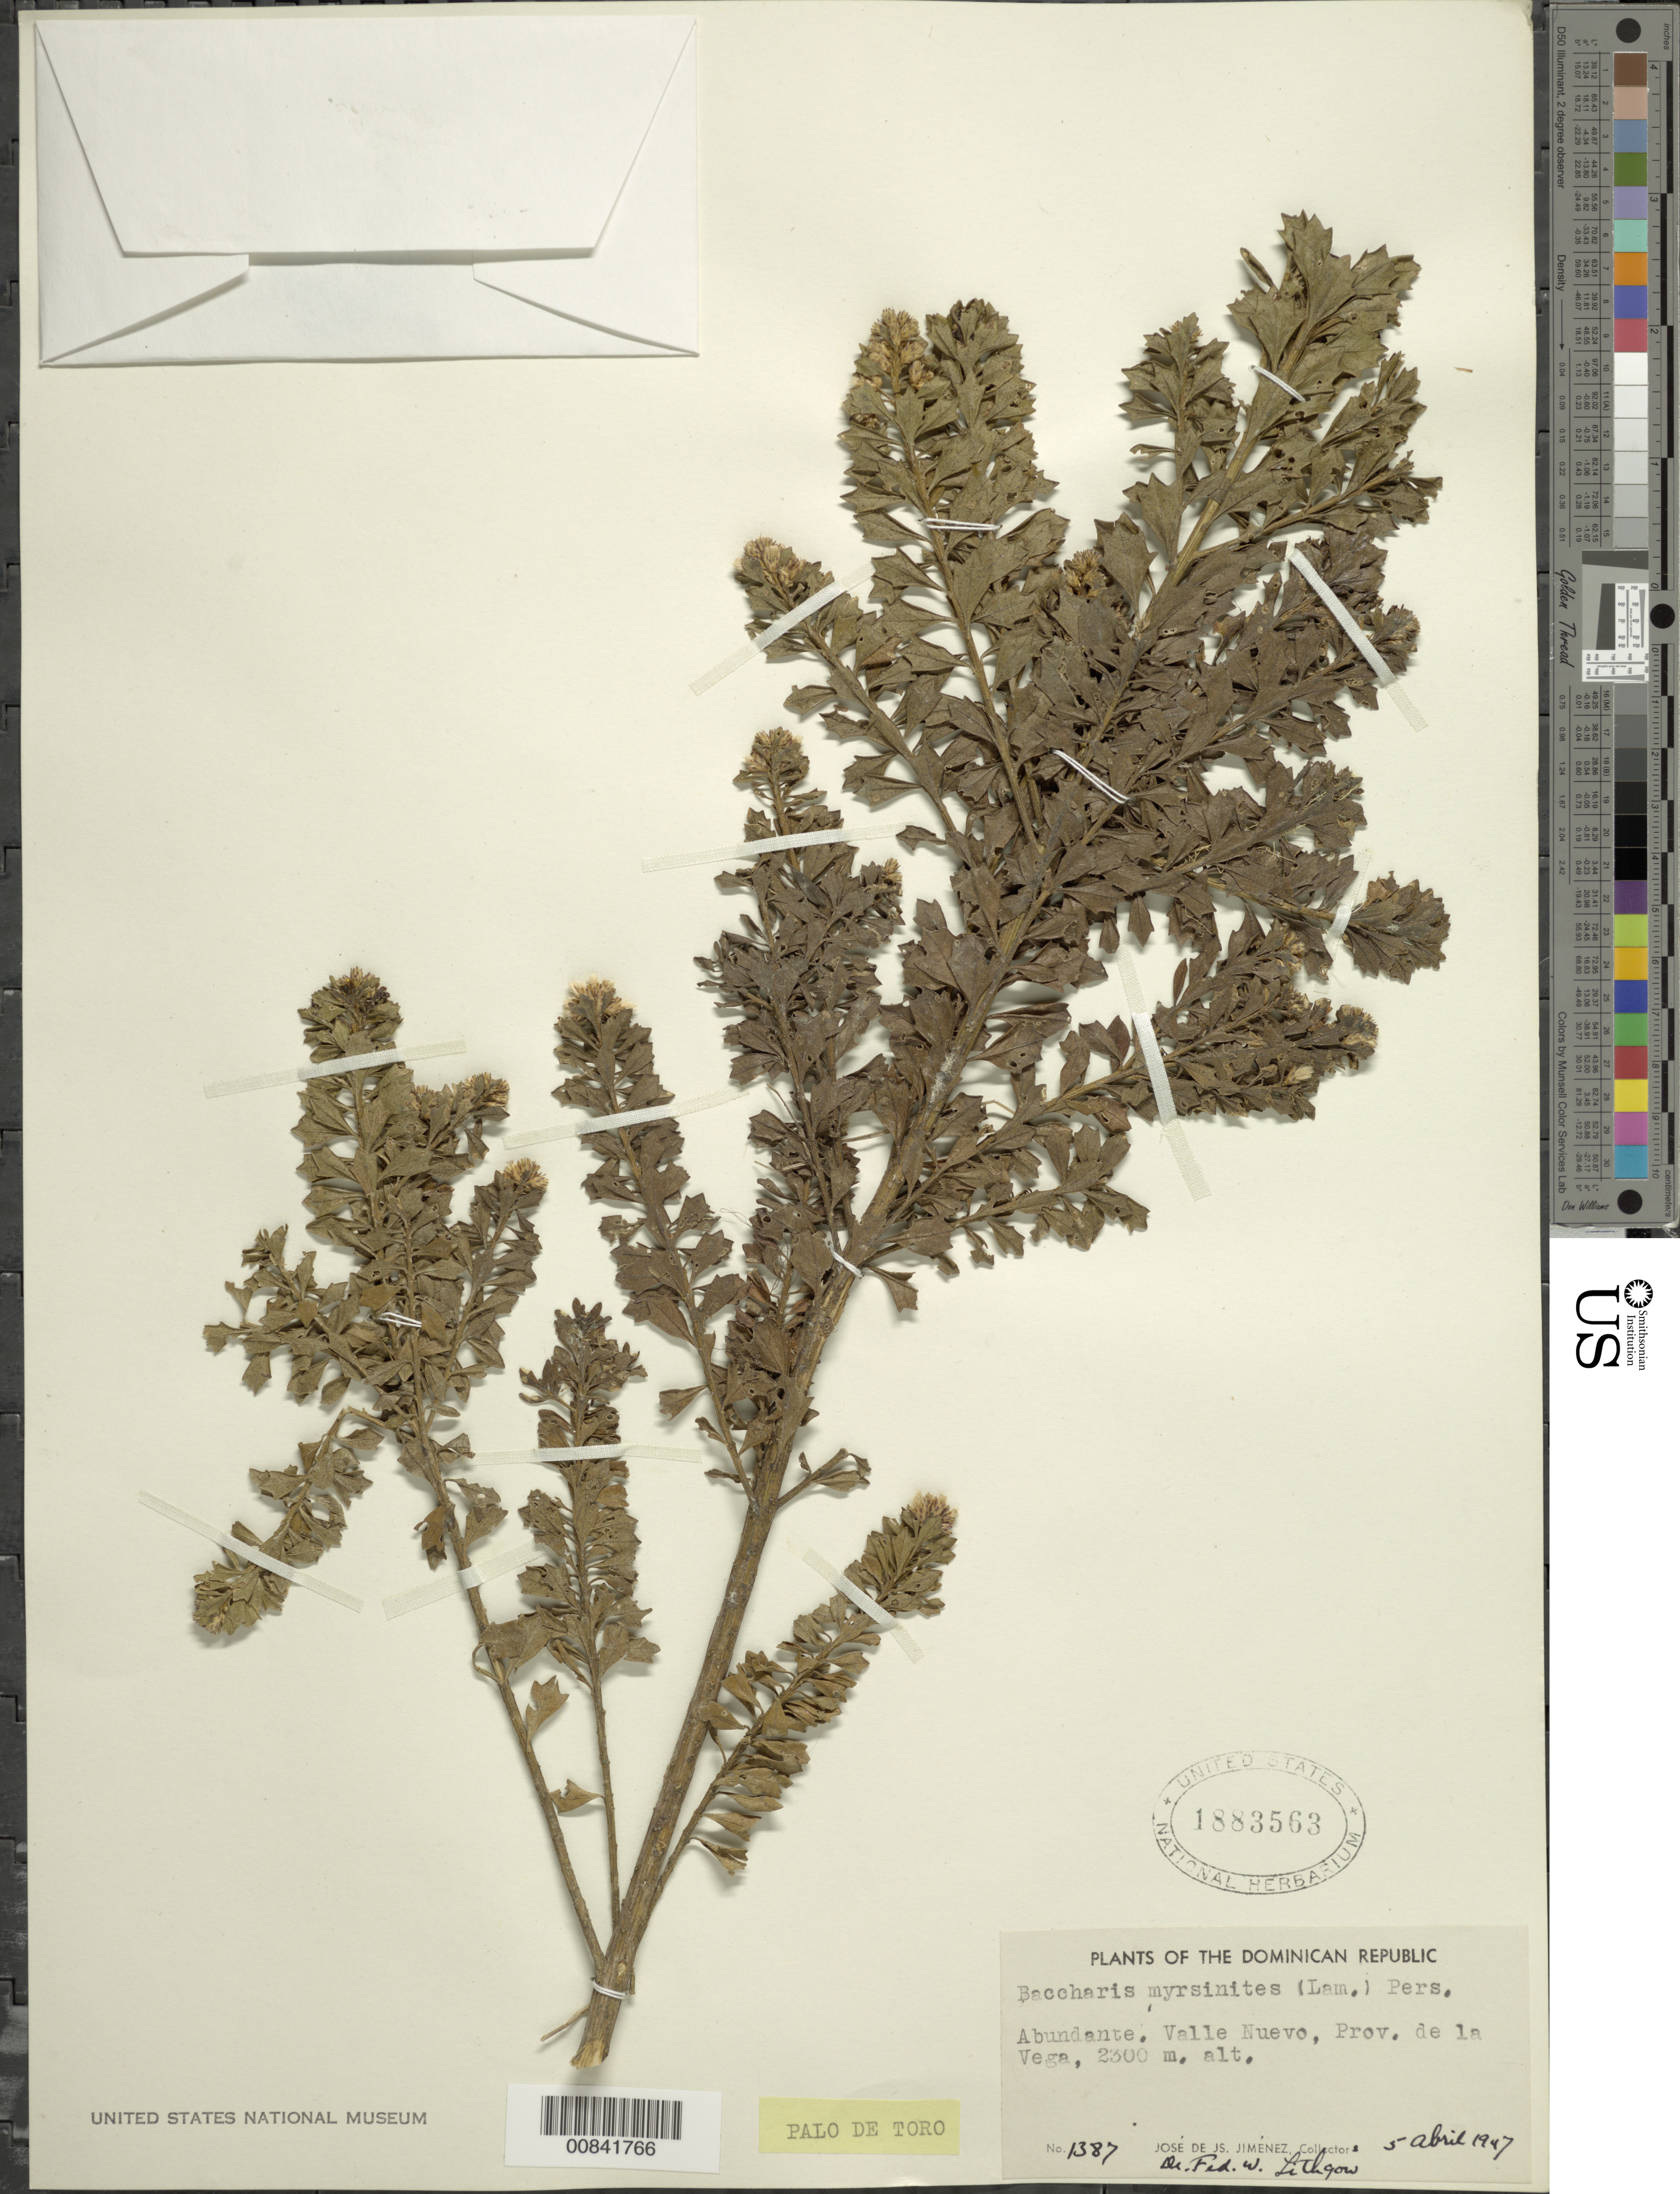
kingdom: Plantae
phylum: Tracheophyta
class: Magnoliopsida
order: Asterales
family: Asteraceae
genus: Baccharis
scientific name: Baccharis myrsinites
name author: Pers.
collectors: J. J. Jiménez Almonte & F. Lithgow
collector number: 1387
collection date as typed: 05 Apr 1947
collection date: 1947-04-05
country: Dominican Republic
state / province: La Vega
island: Hispaniola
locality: Valle Nuevo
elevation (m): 2300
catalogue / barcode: US 1883563